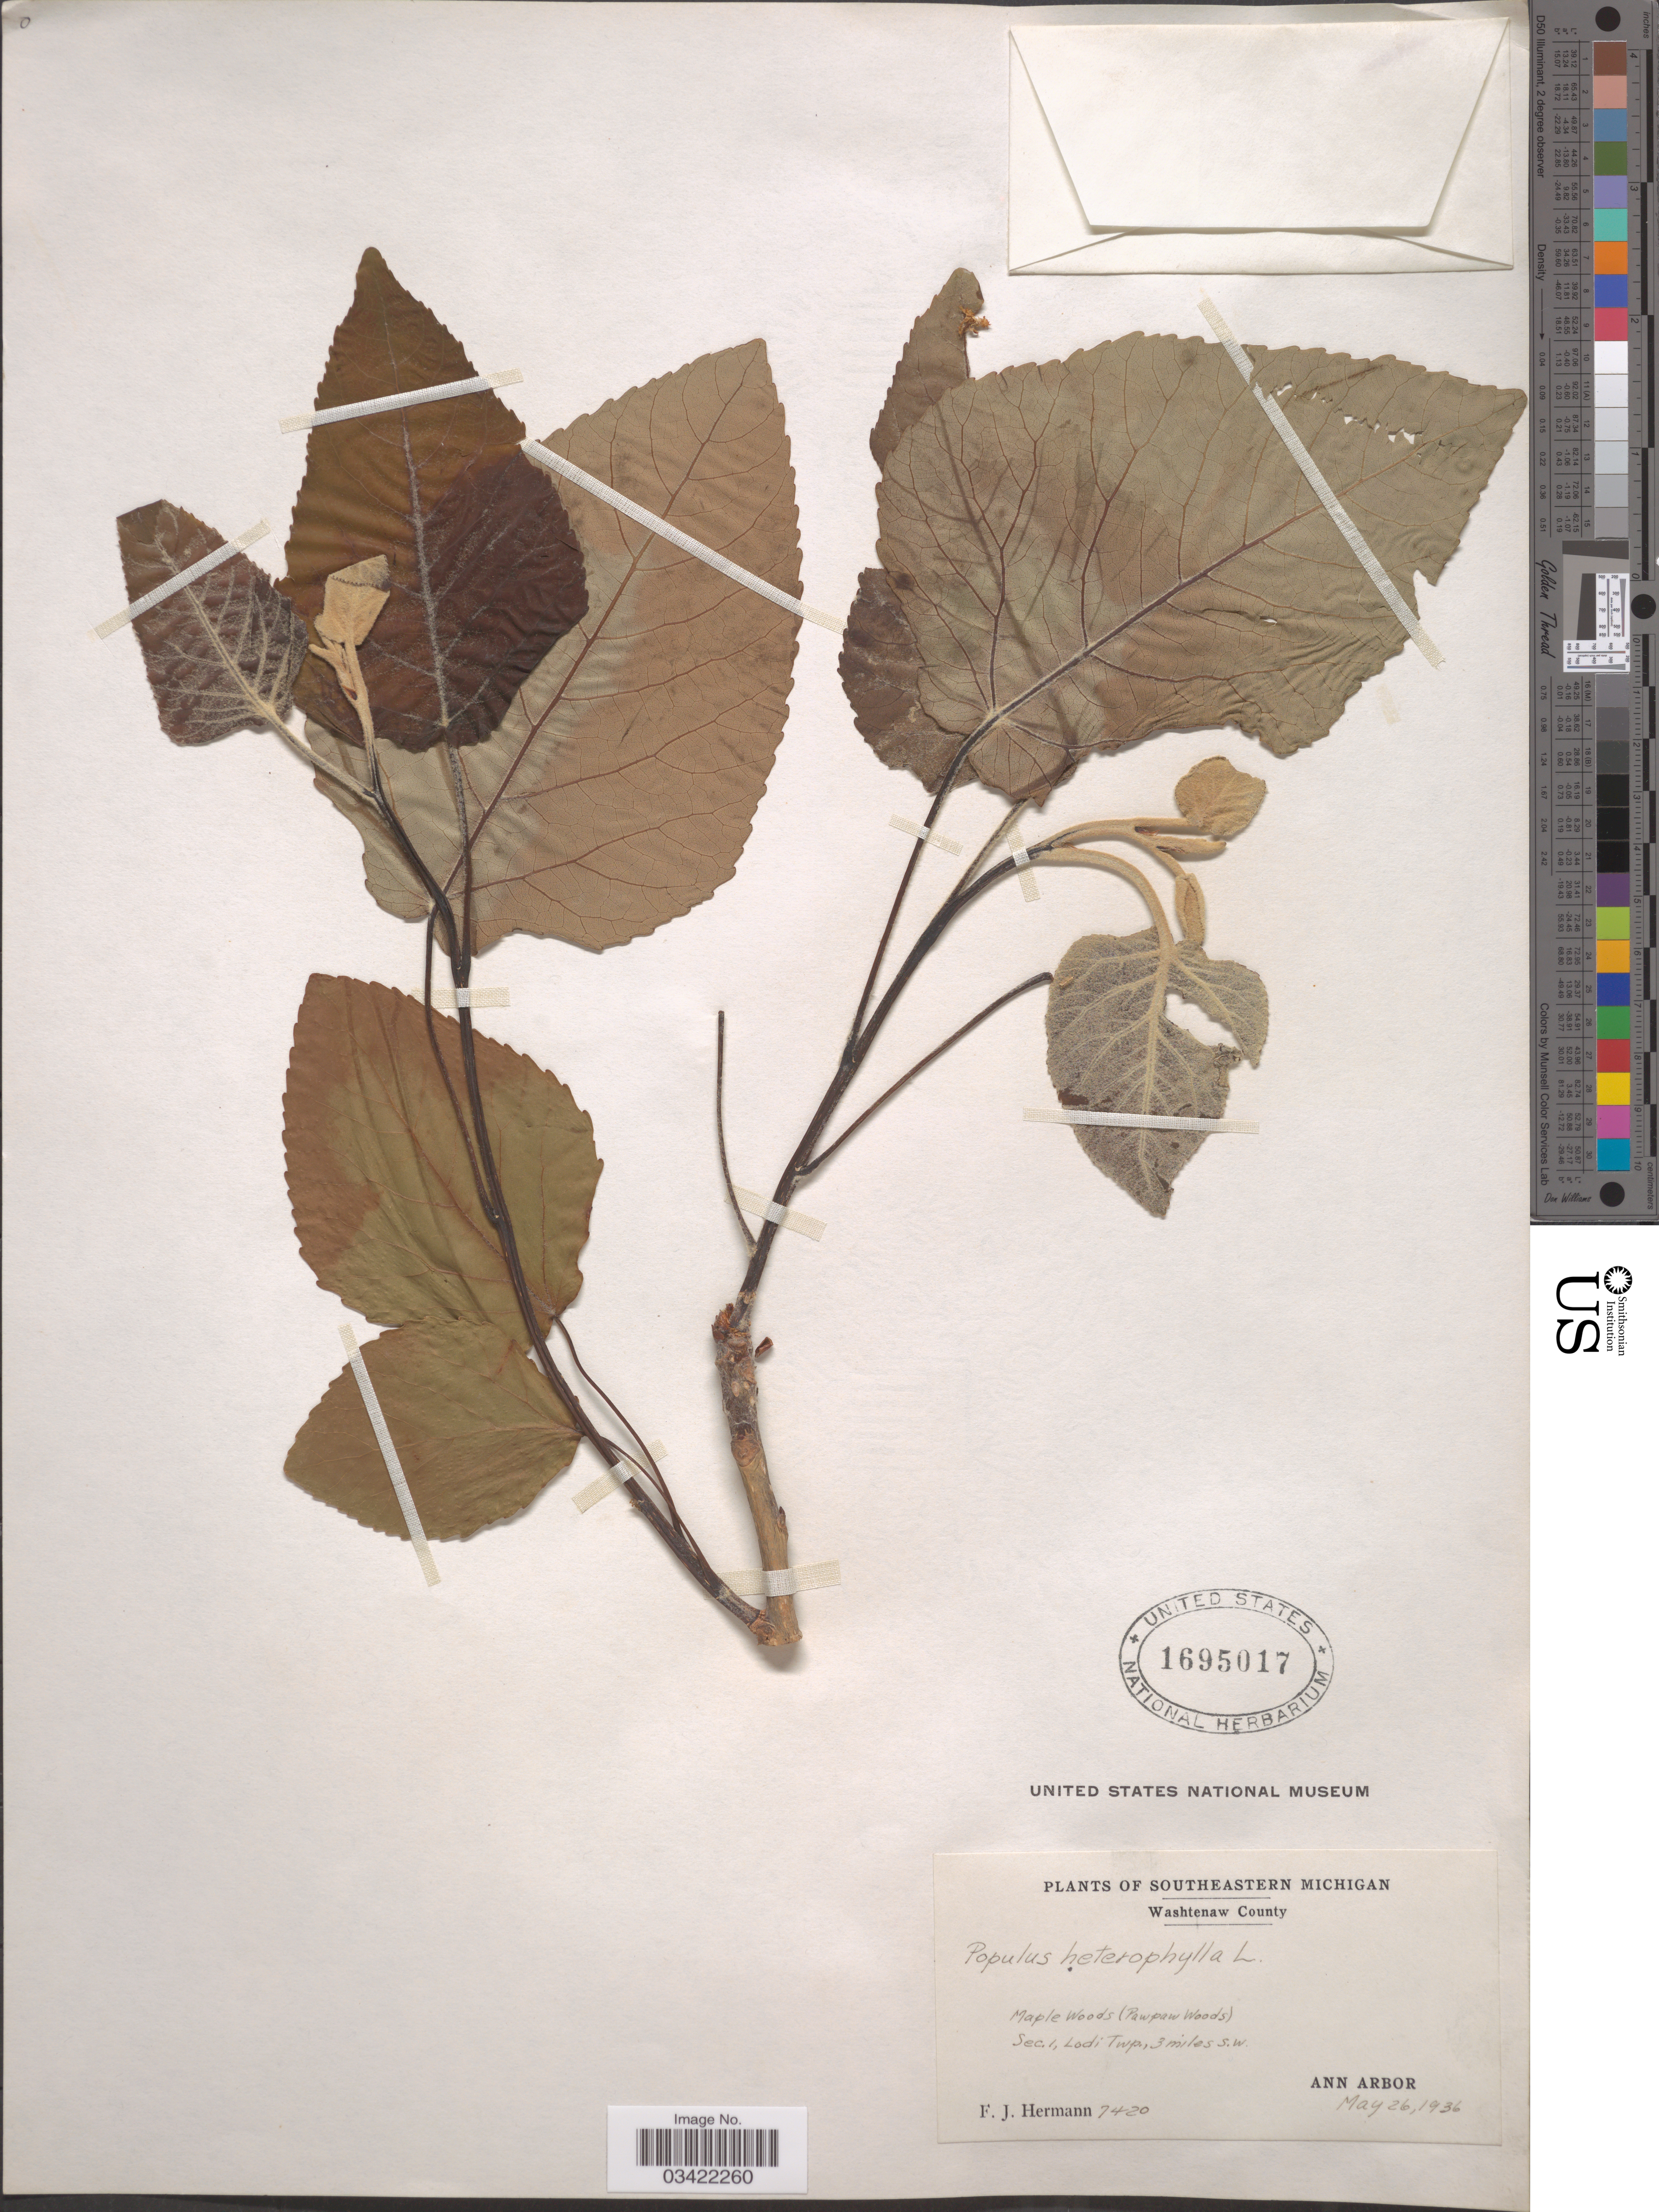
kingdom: Plantae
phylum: Tracheophyta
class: Magnoliopsida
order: Malpighiales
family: Salicaceae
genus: Populus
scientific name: Populus heterophylla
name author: L.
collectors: F. J. Hermann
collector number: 7420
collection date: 1936-05-26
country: United States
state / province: Michigan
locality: Southeastern Michigan. Washtenaw County. Sec. 1, Lodi Twp., 3 miles S.W. Ann Arbor.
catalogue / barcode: US 1695017